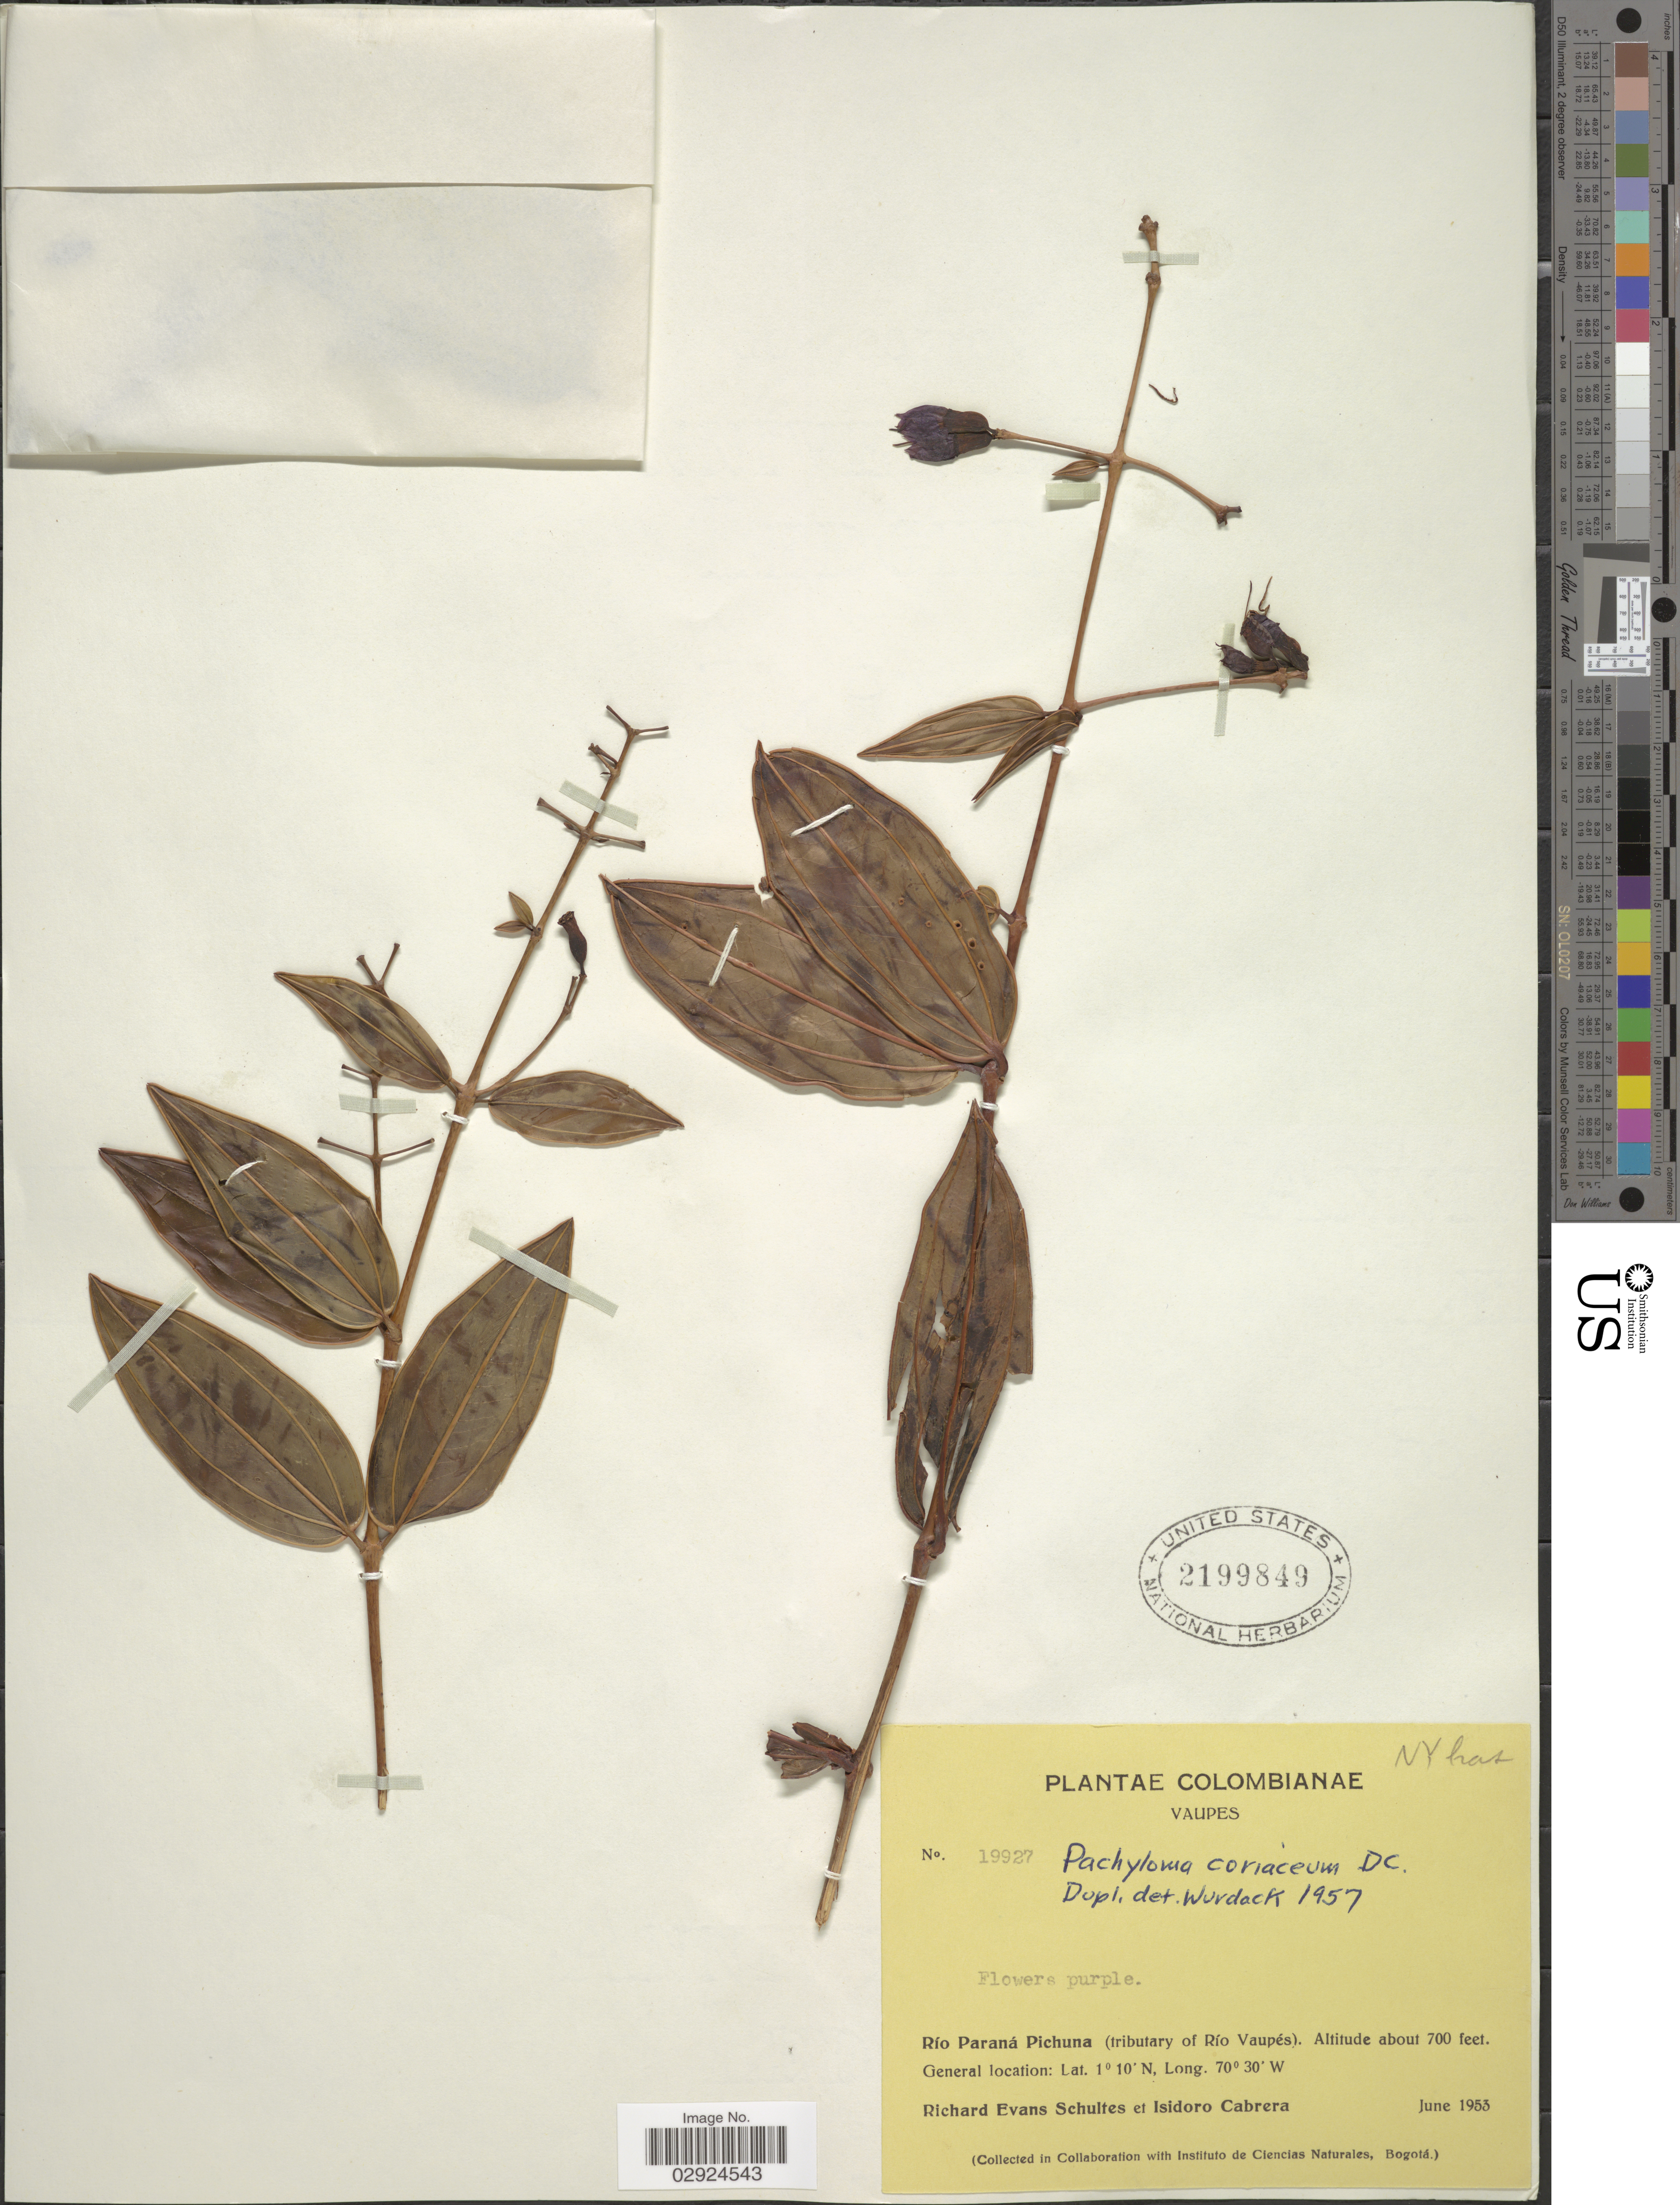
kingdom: Plantae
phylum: Tracheophyta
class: Magnoliopsida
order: Myrtales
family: Melastomataceae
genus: Pachyloma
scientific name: Pachyloma coriaceum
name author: DC.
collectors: R. E. Schultes & I. Cabrera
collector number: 19927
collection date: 1953-06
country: Colombia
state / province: Vaupés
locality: Río Paraná Pichuna (tributary of Río Vaupés).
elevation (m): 213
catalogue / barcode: US 2199849